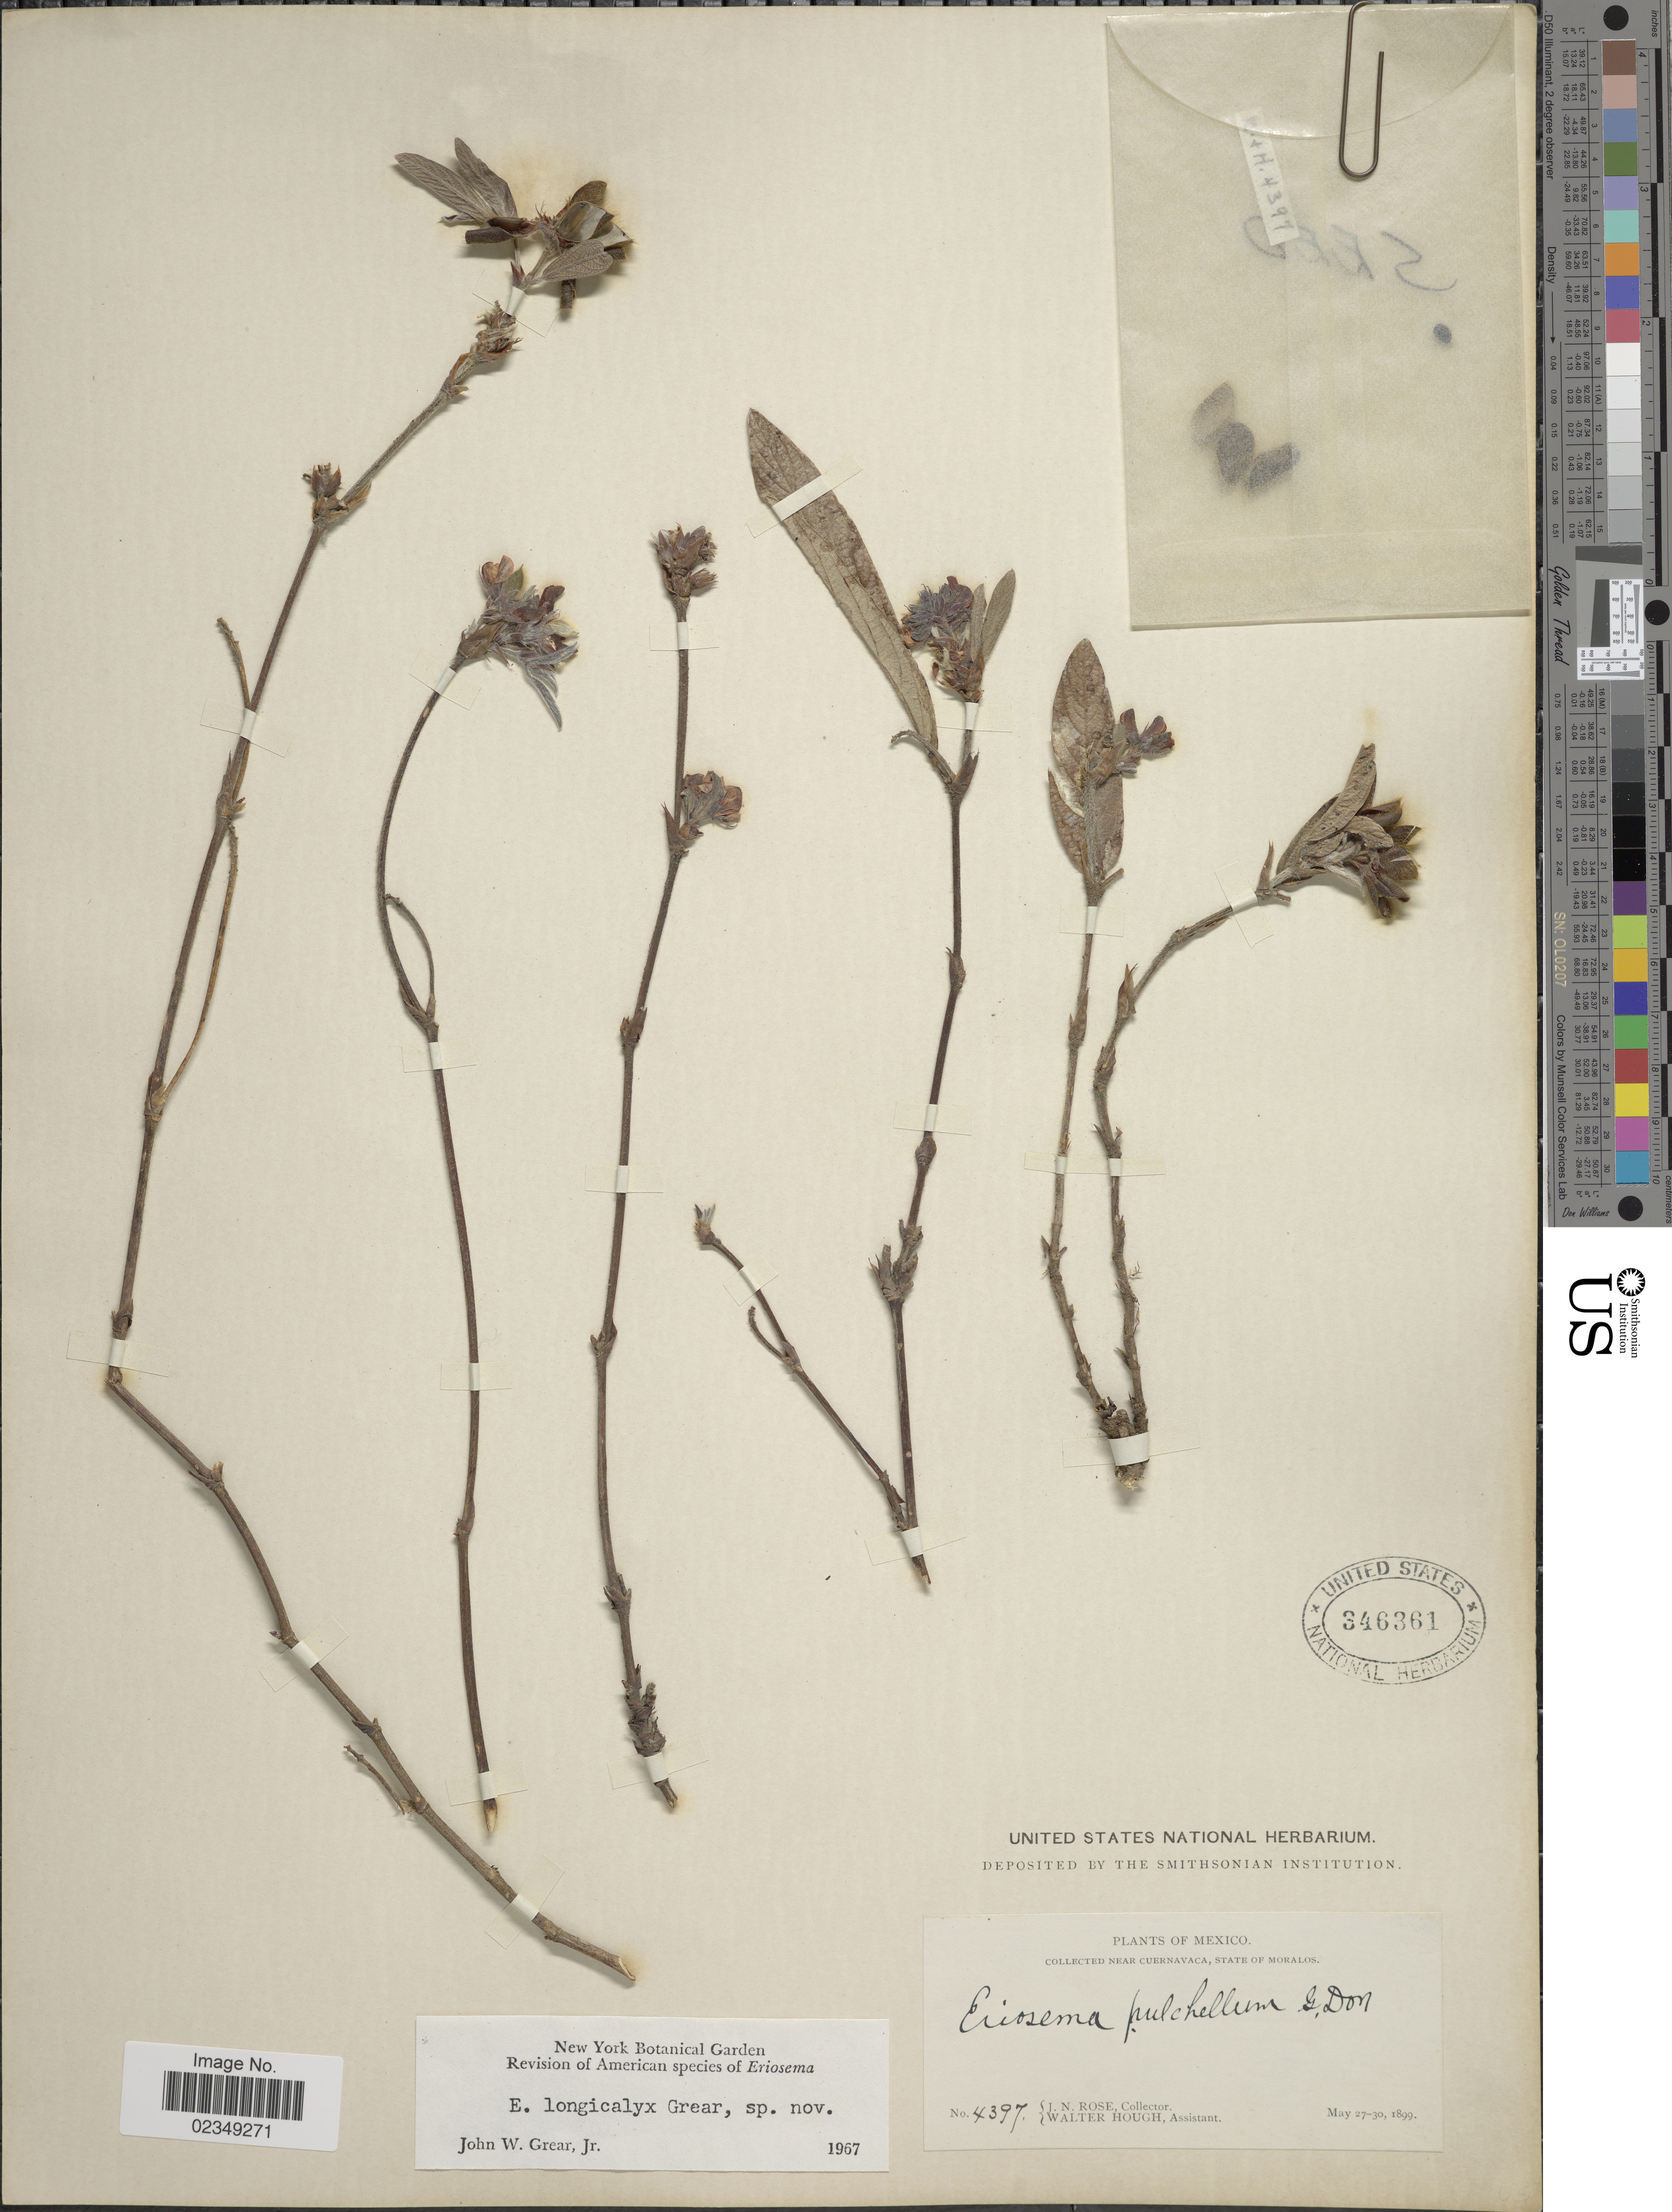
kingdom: Plantae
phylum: Tracheophyta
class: Magnoliopsida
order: Fabales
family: Fabaceae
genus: Eriosema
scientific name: Eriosema longicalyx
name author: Grear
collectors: J. N. Rose & W. Hough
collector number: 4397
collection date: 1899-05-27/1899-05-30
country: Mexico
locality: Near Cuernavaca, state of Moralos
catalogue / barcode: US 346361